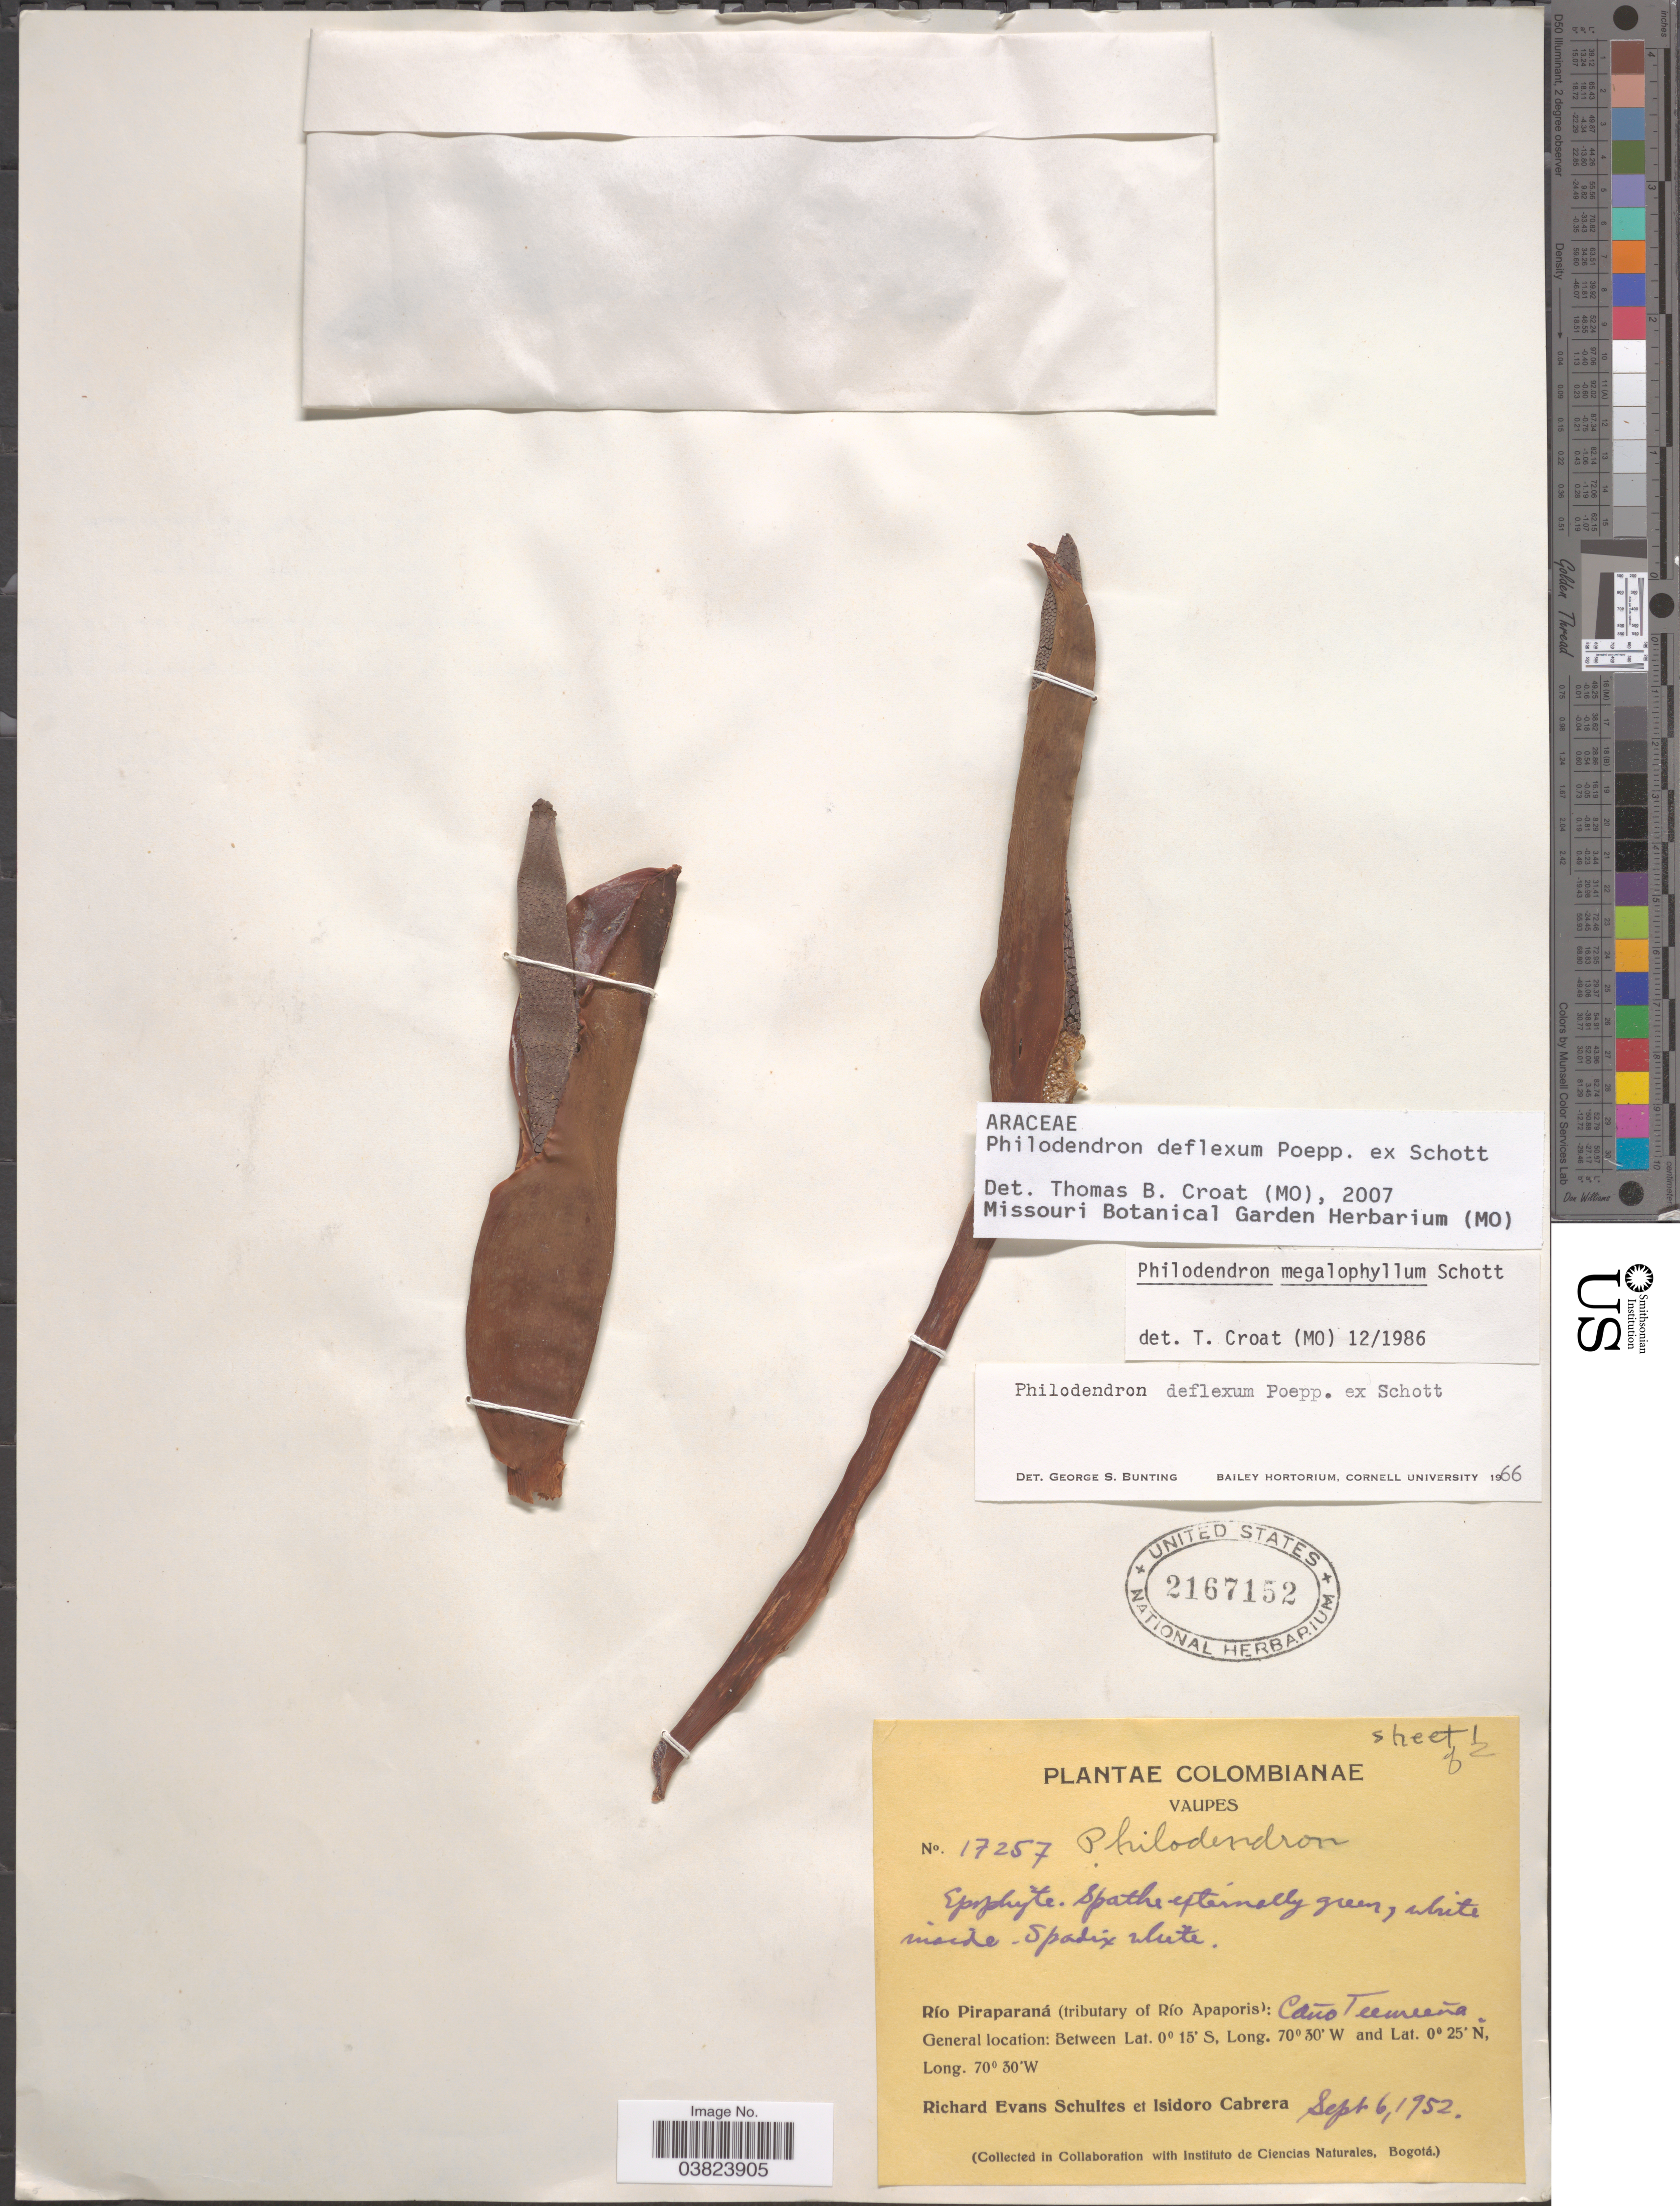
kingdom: Plantae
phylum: Tracheophyta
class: Liliopsida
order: Alismatales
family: Araceae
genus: Philodendron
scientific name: Philodendron deflexum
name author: Poepp. ex Schott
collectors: R. E. Schultes & I. Cabrera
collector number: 17257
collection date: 1952-09-06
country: Colombia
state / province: Vaupés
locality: Río Piraparaná (tributary of Río Apaporis): Caño Teemeeña.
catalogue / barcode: US 2167152